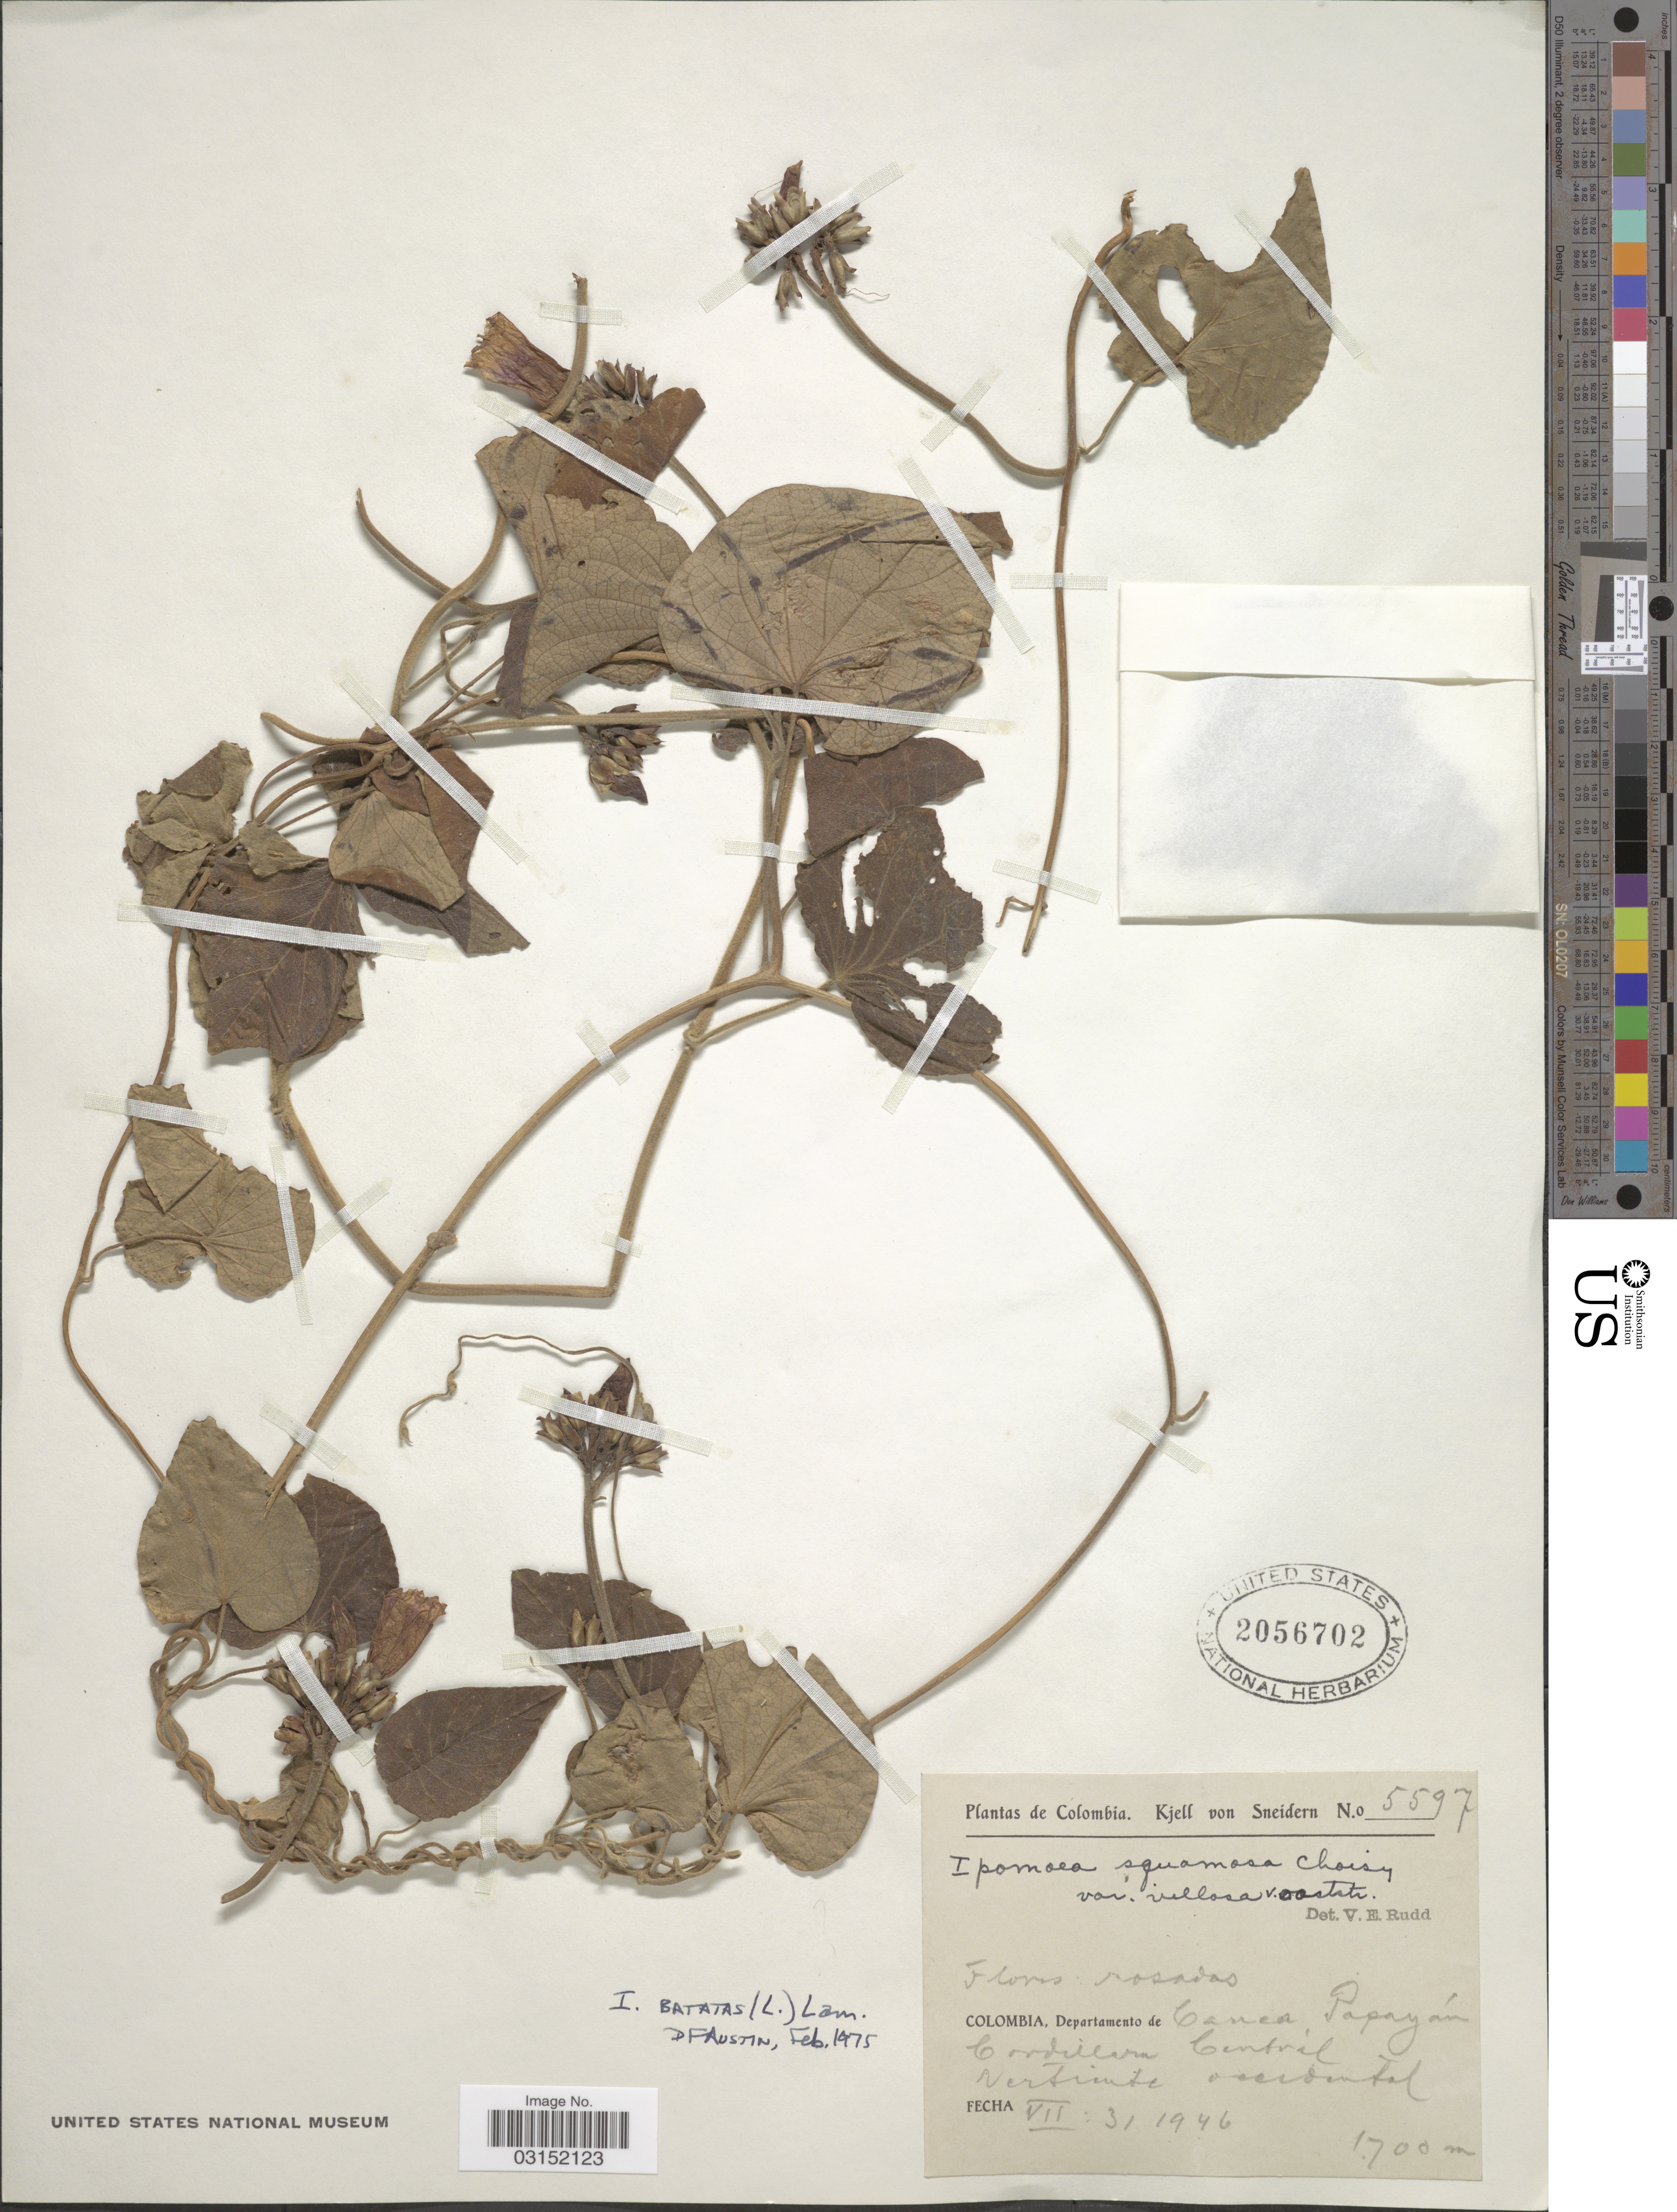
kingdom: Plantae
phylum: Tracheophyta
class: Magnoliopsida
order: Solanales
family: Convolvulaceae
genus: Ipomoea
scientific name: Ipomoea batatas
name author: (L.) Lam.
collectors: K. von Sneidern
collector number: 5597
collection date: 1946-07-31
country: Colombia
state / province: Cauca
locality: Departamento de Cauca, Popayán, Cordillera Centrál, Vertiente occidental.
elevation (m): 1700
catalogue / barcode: US 2056702